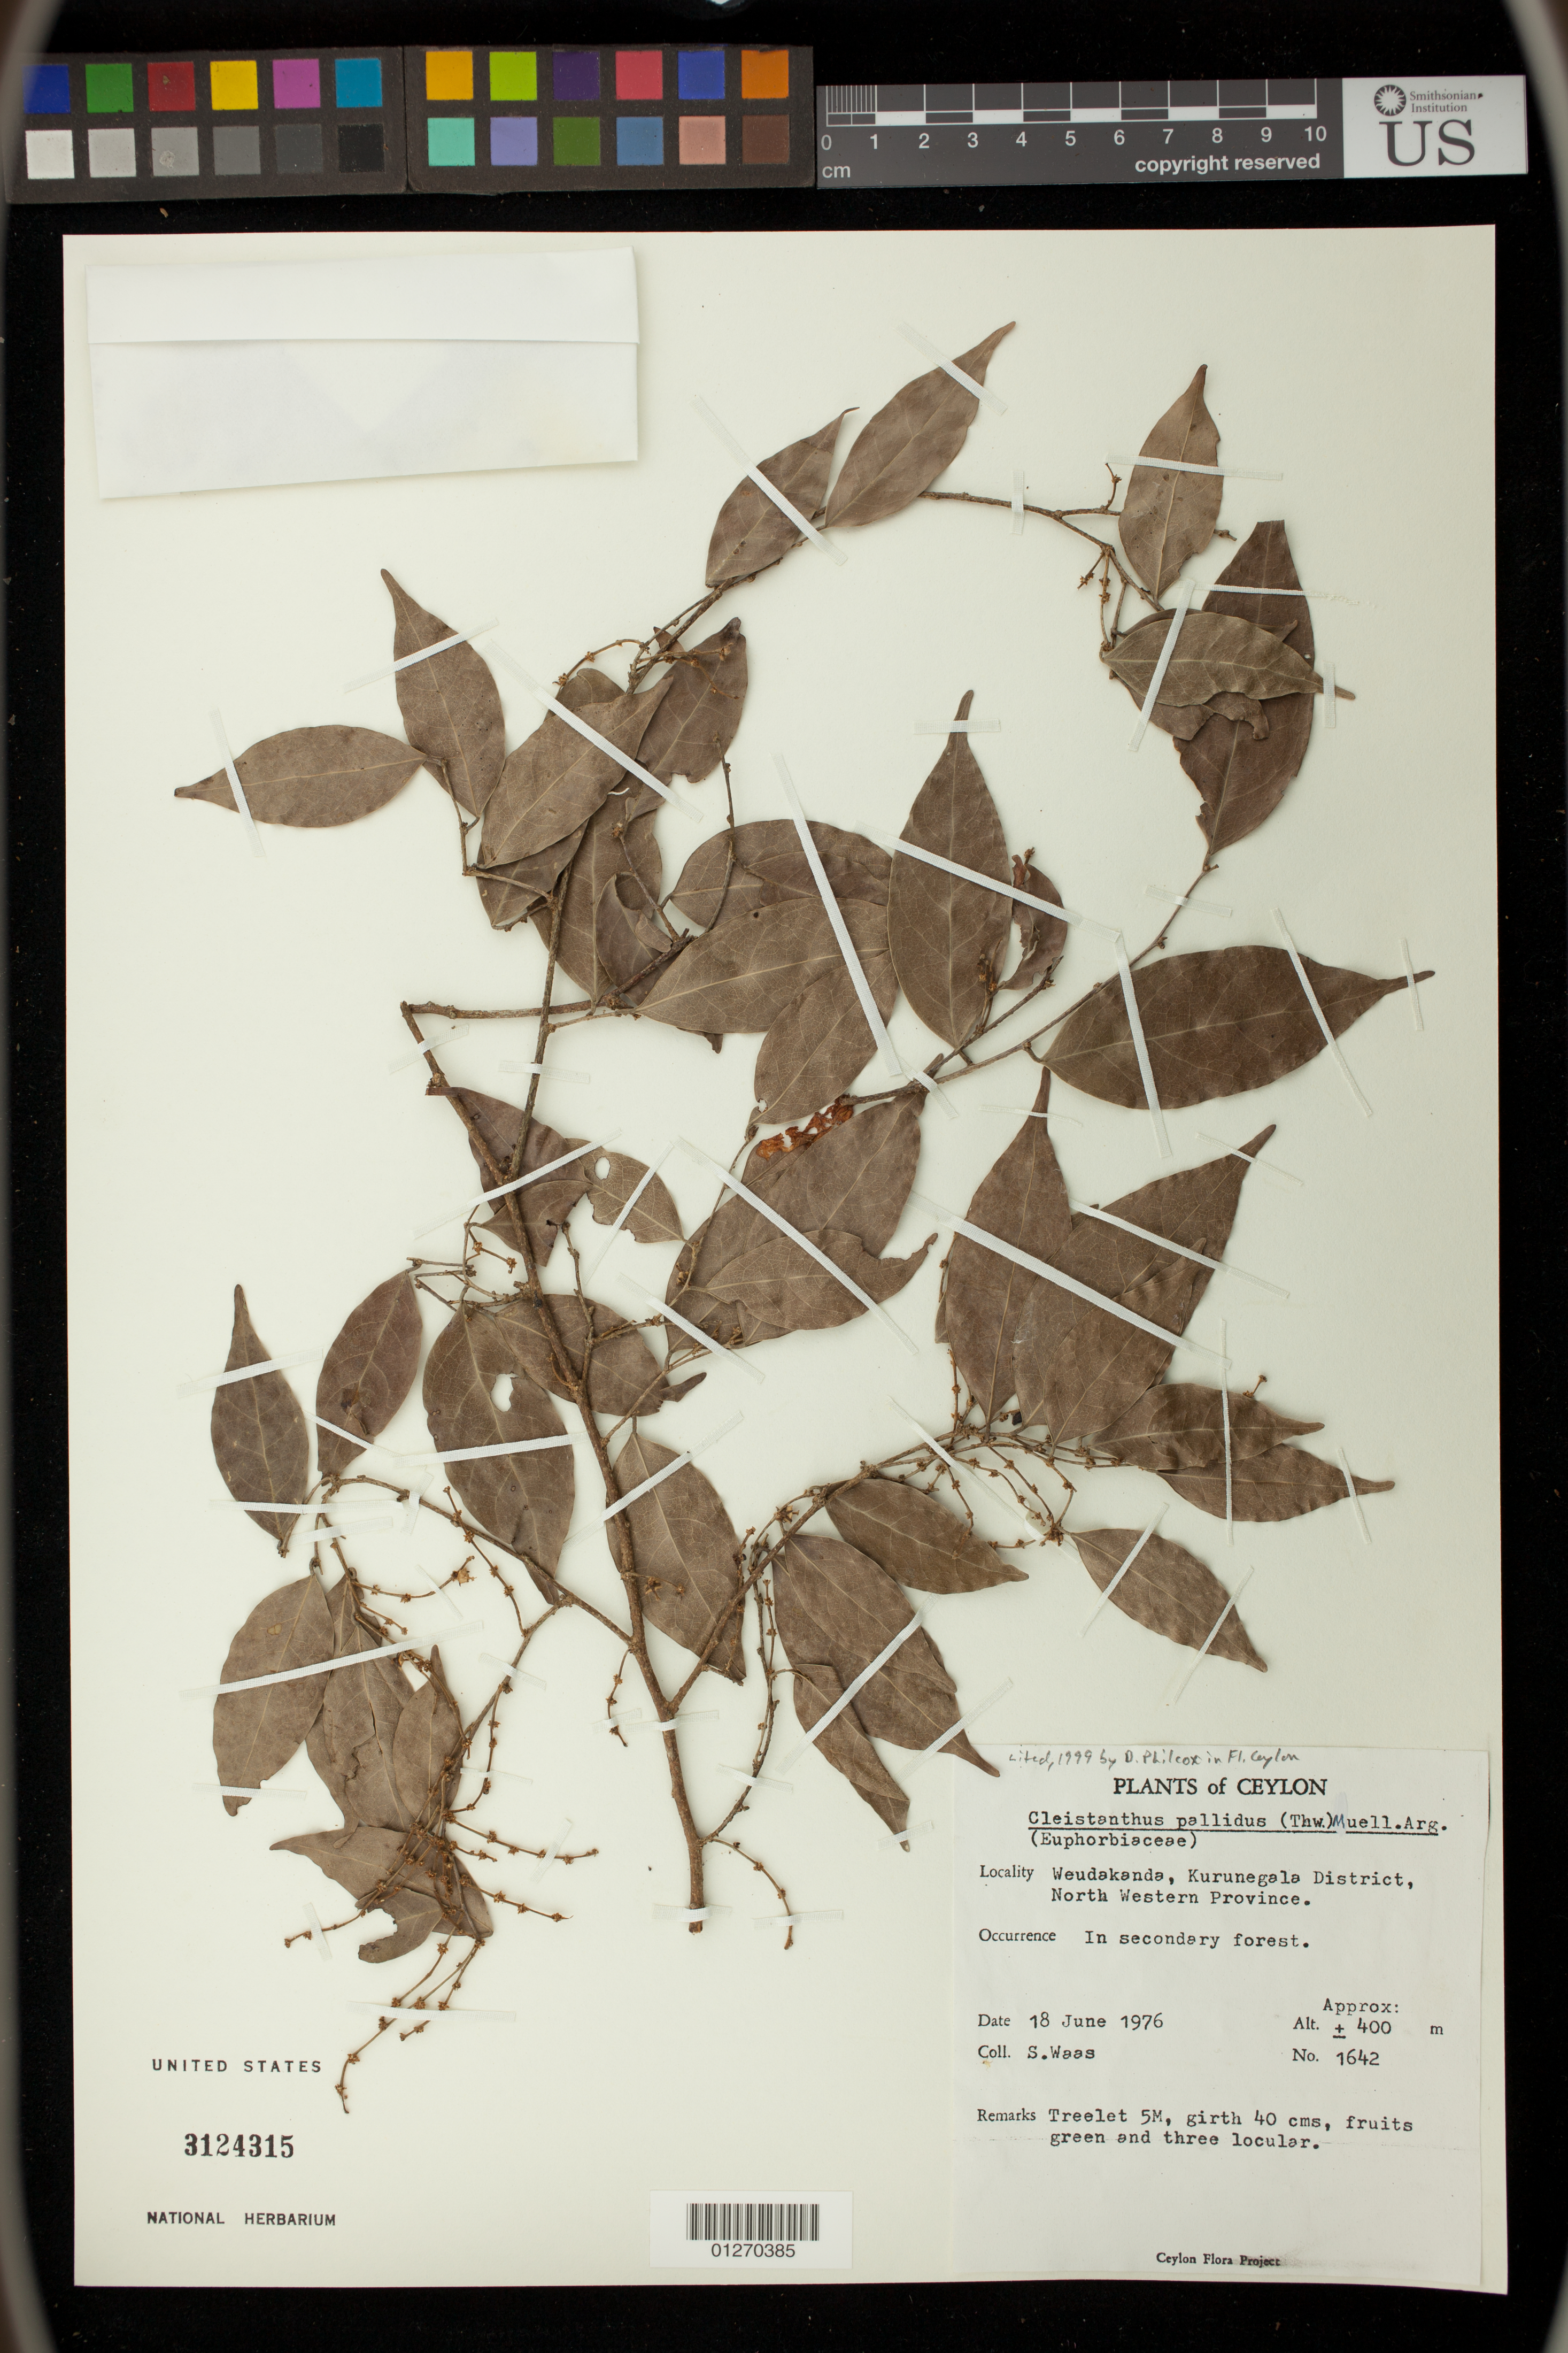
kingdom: Plantae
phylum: Tracheophyta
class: Magnoliopsida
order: Malpighiales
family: Phyllanthaceae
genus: Cleistanthus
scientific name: Cleistanthus pallidus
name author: (Thwaites) Müll. Arg.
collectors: S. Waas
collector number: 1642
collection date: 1976-06-18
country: Sri Lanka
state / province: North Western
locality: Wendakanda, Kurunegala District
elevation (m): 400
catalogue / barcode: US 3124315